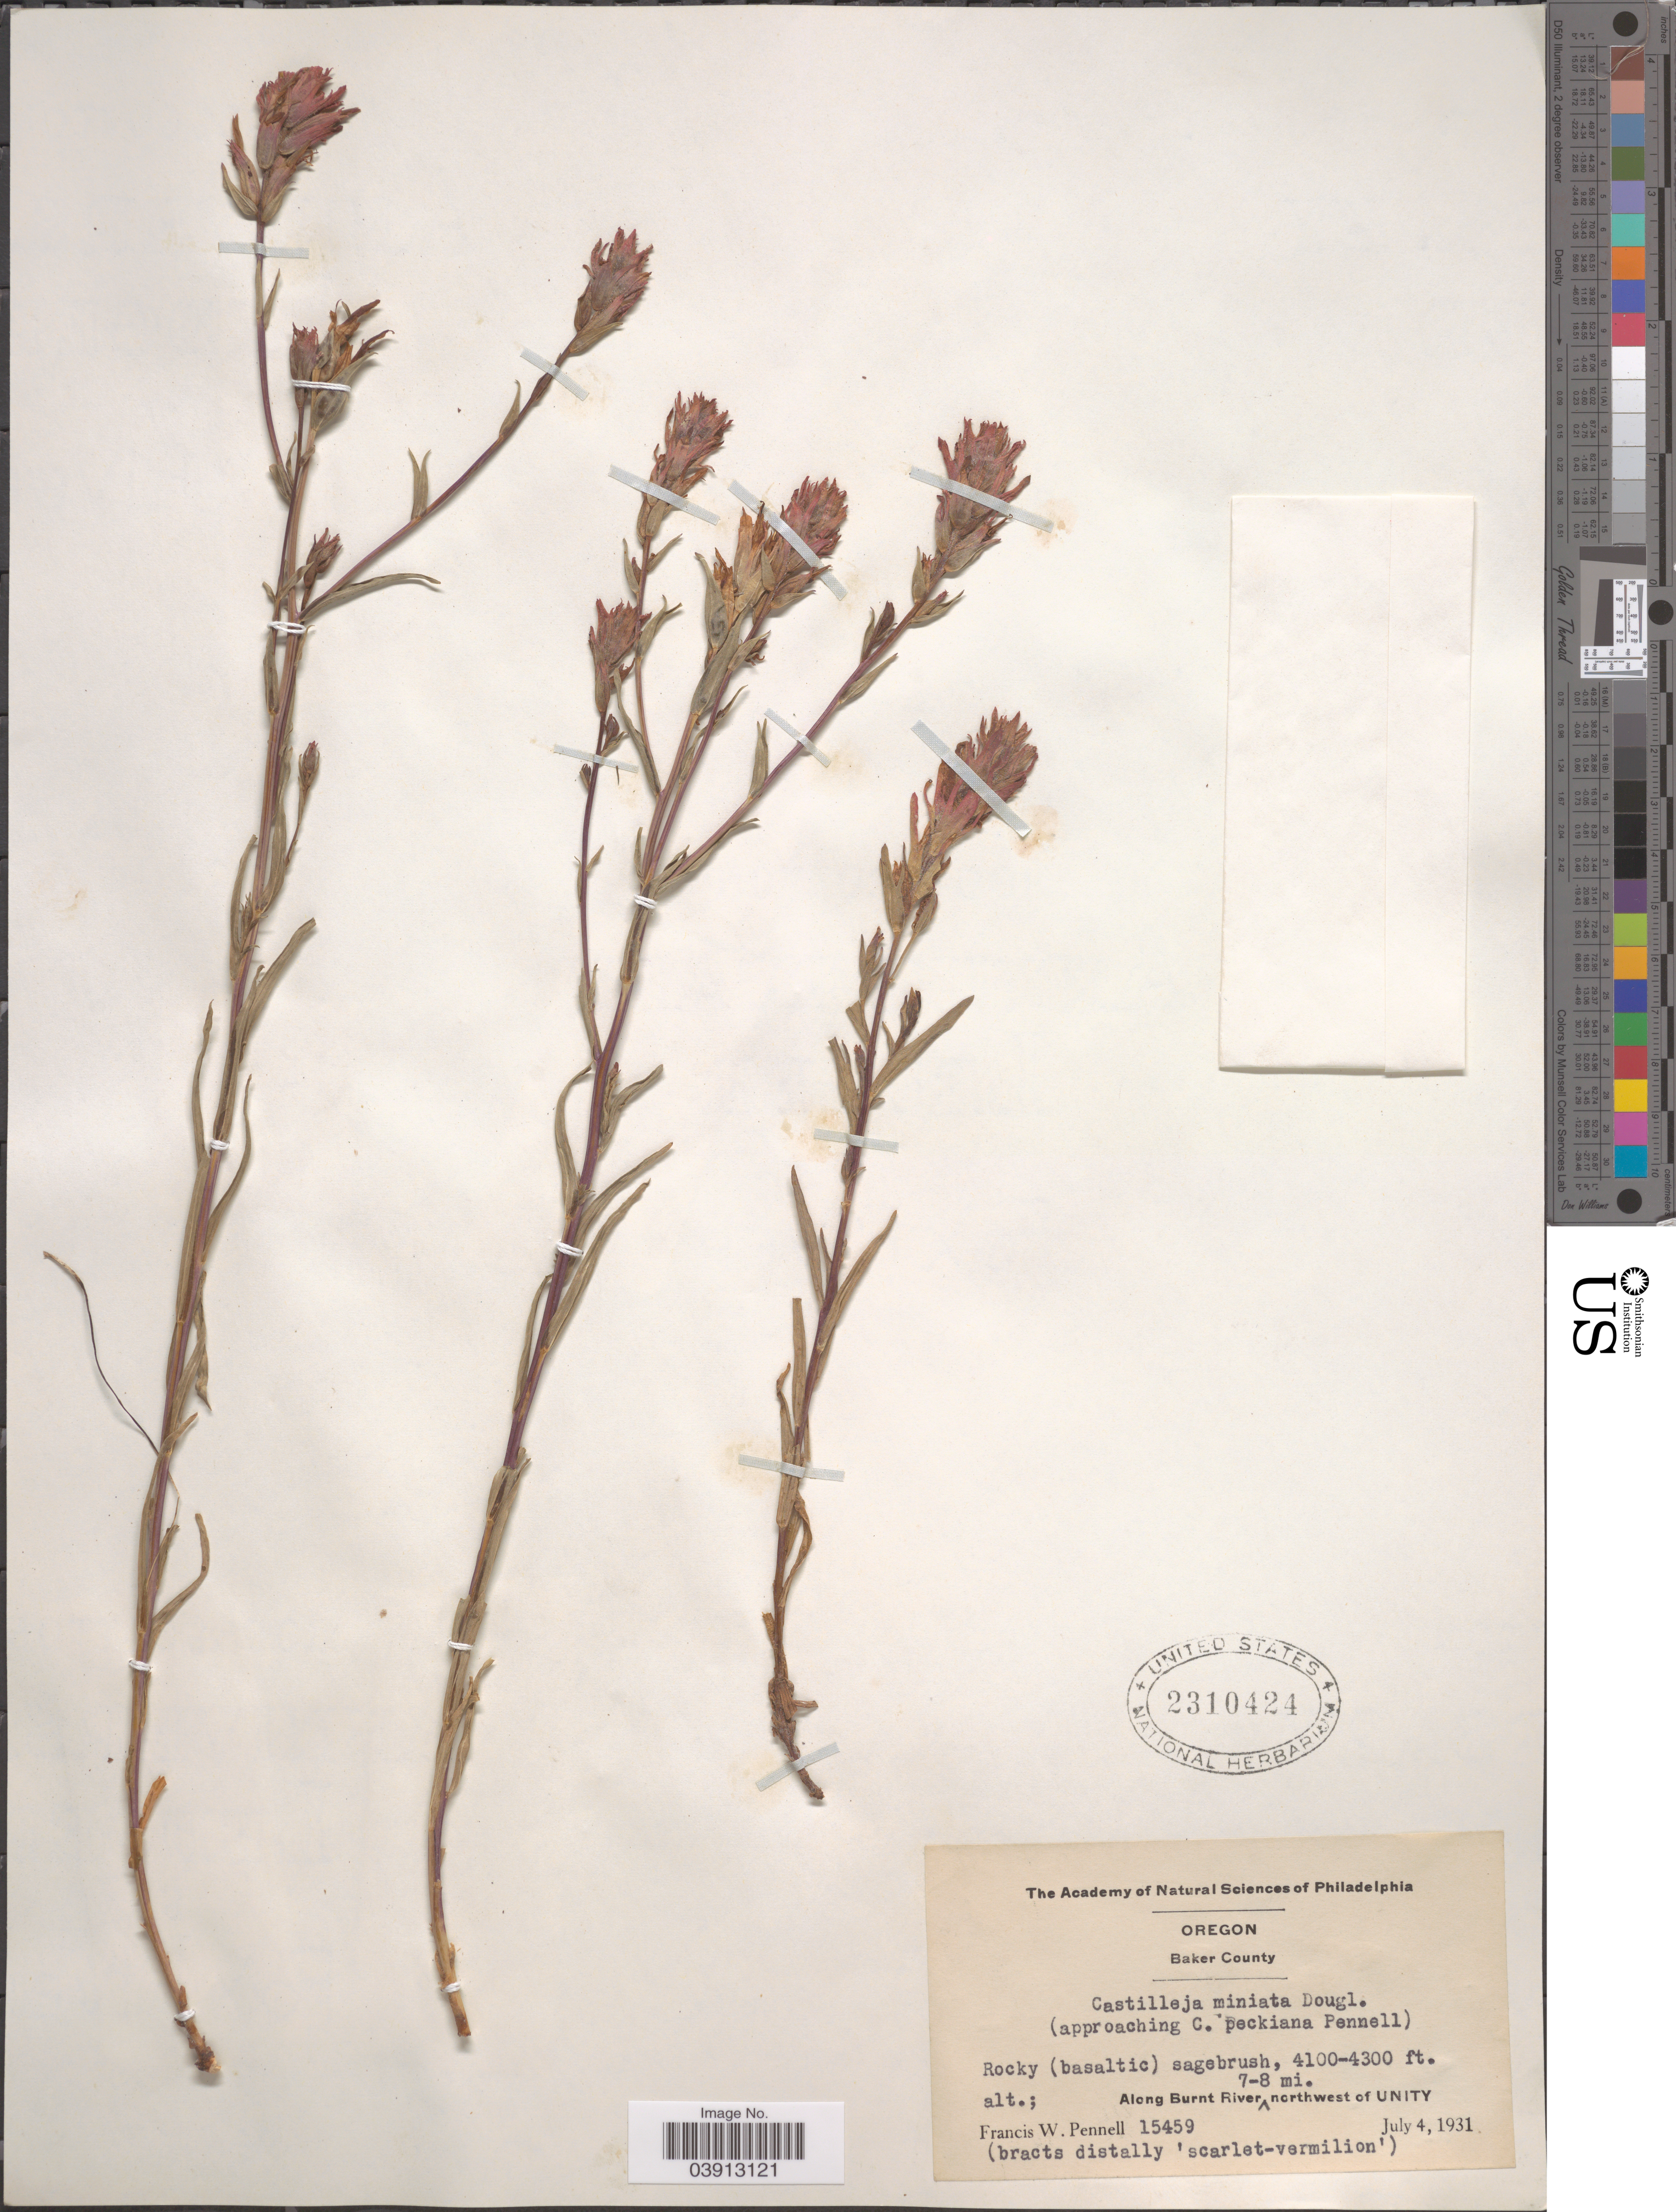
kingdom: Plantae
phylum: Tracheophyta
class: Magnoliopsida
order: Lamiales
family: Orobanchaceae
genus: Castilleja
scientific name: Castilleja miniata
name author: Douglas ex Hook.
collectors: F. W. Pennell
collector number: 15459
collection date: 1931-07-04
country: United States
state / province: Oregon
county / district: Baker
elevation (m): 1250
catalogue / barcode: US 2310424